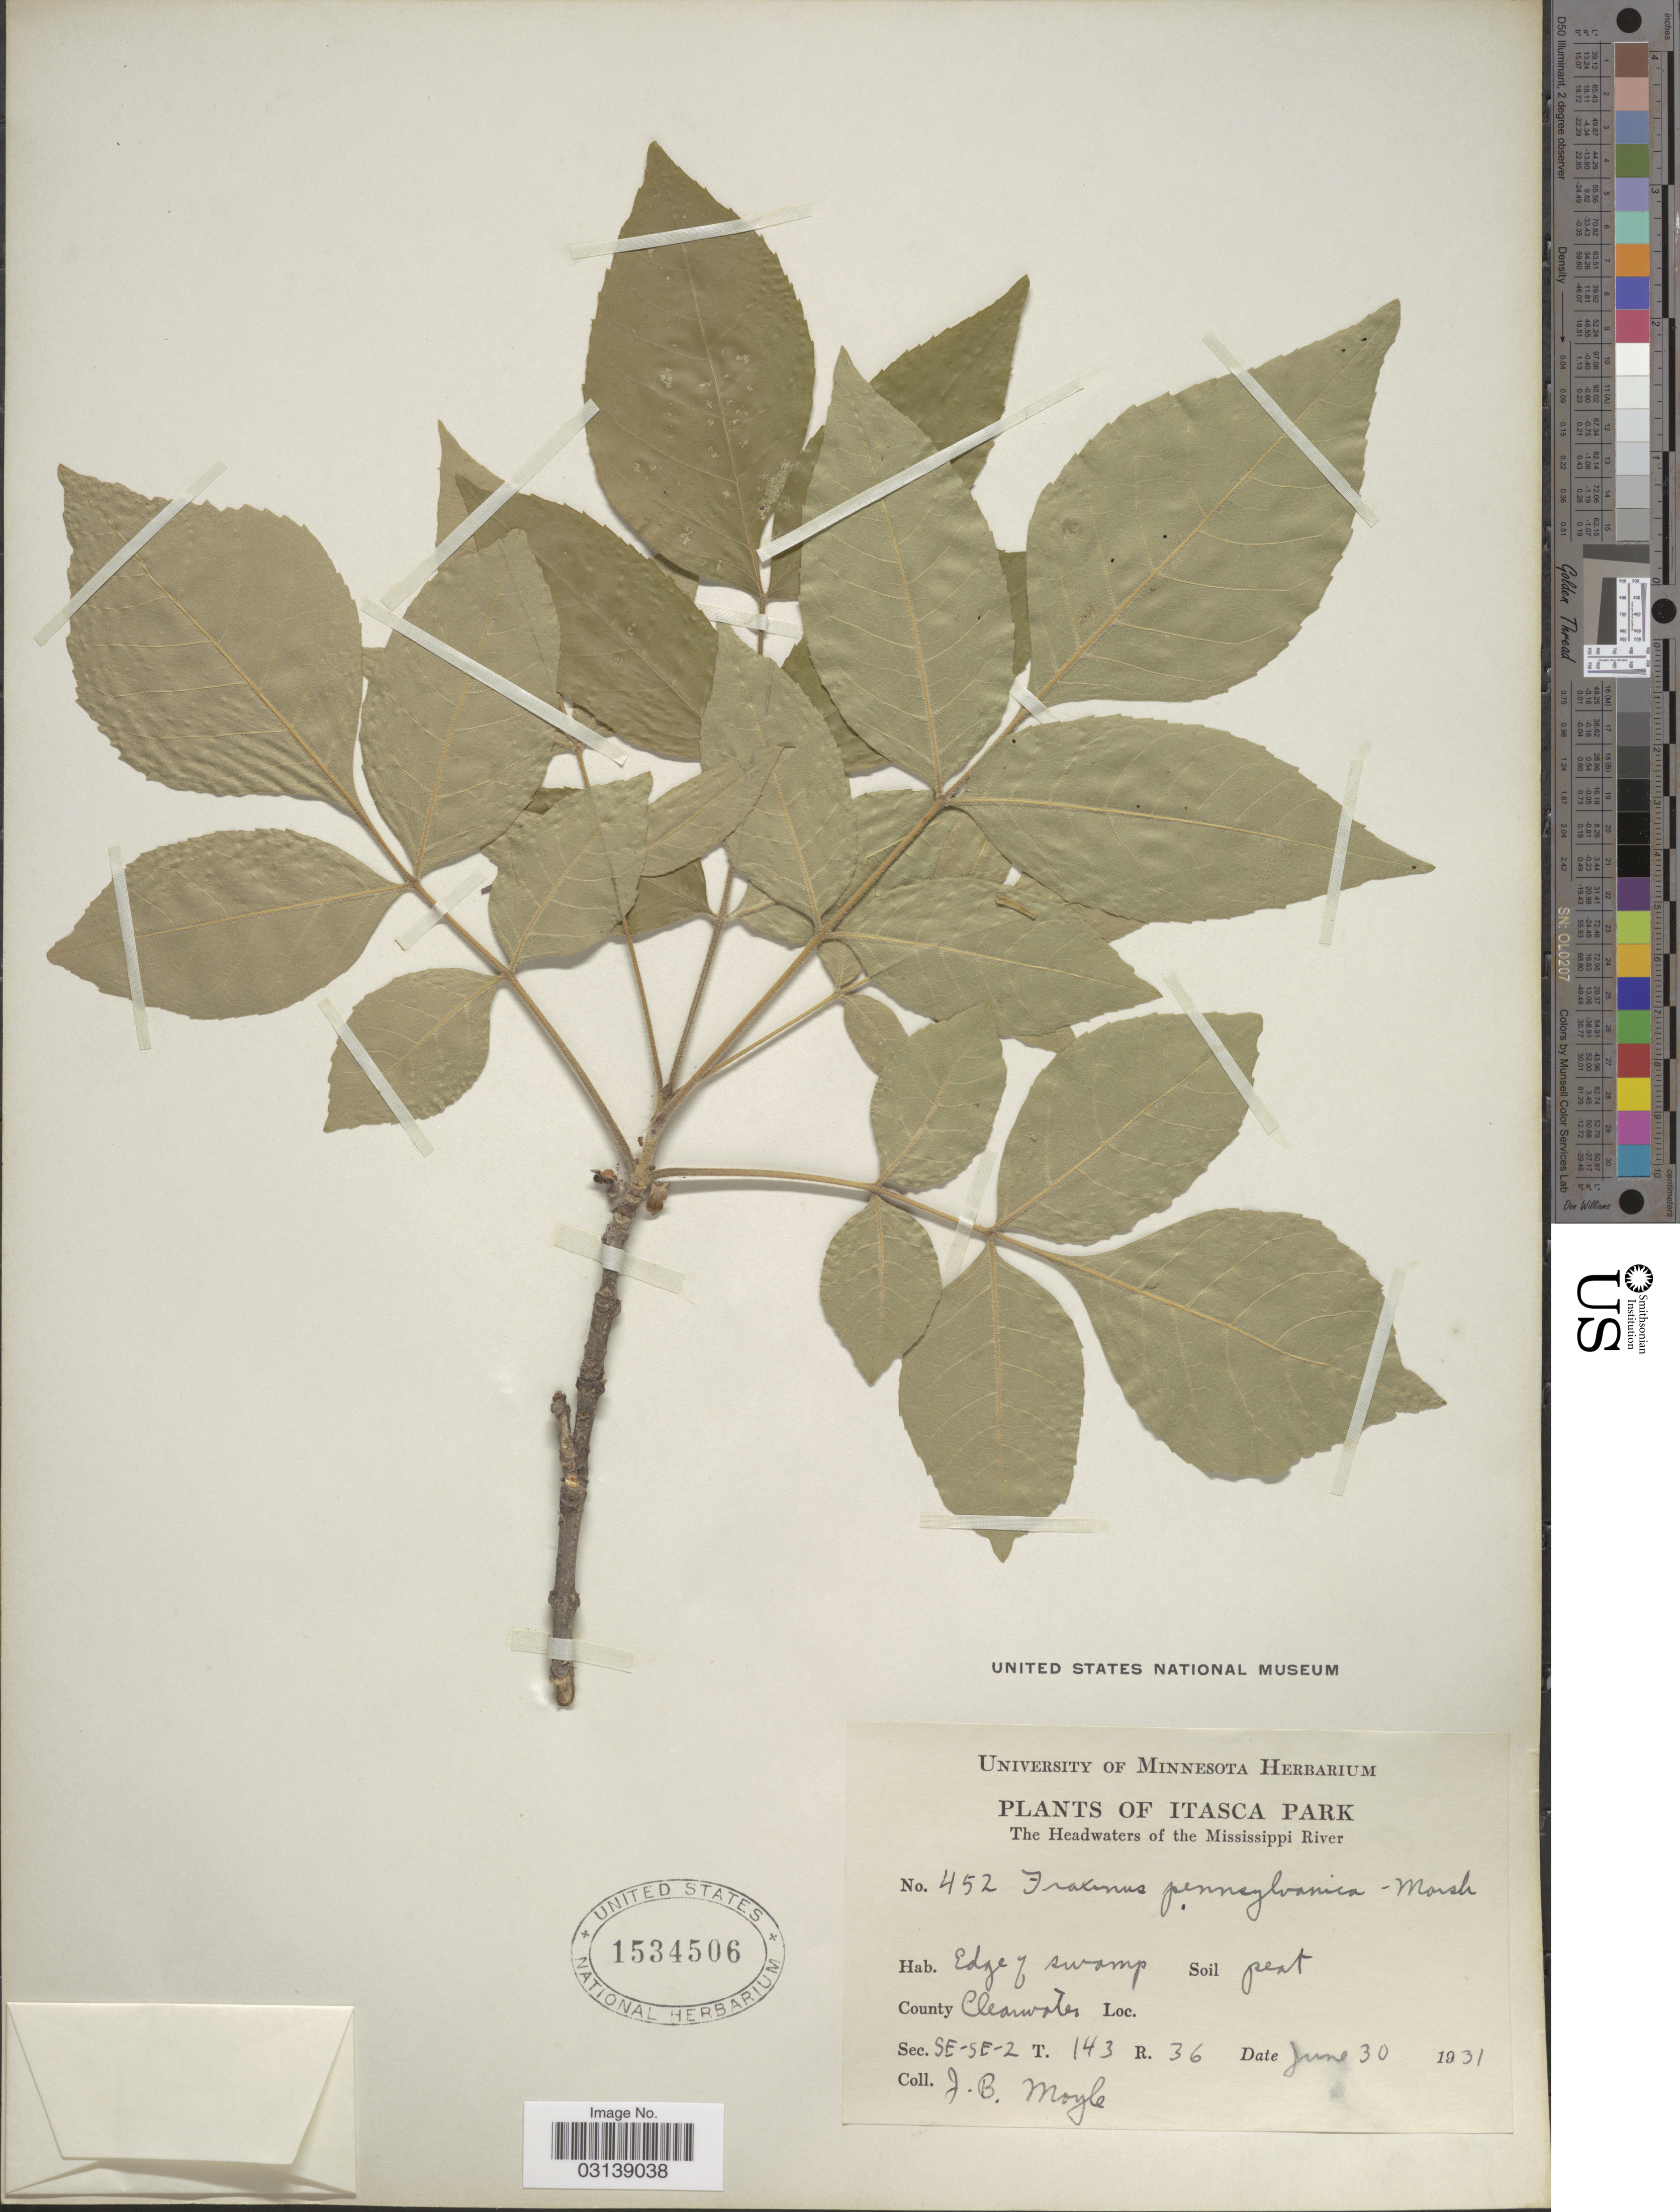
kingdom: Plantae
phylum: Tracheophyta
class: Magnoliopsida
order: Lamiales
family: Oleaceae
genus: Fraxinus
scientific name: Fraxinus pennsylvanica var. pubescens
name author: (Lam.) Lingelsh.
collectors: J. Moyle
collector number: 452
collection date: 1931-06-30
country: United States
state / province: Minnesota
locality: Itasca Park. The Headwaters of the Mississippi River. County Clearwater. Sec. SE-SE-2. T. 143 R. 36.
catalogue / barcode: US 1534506